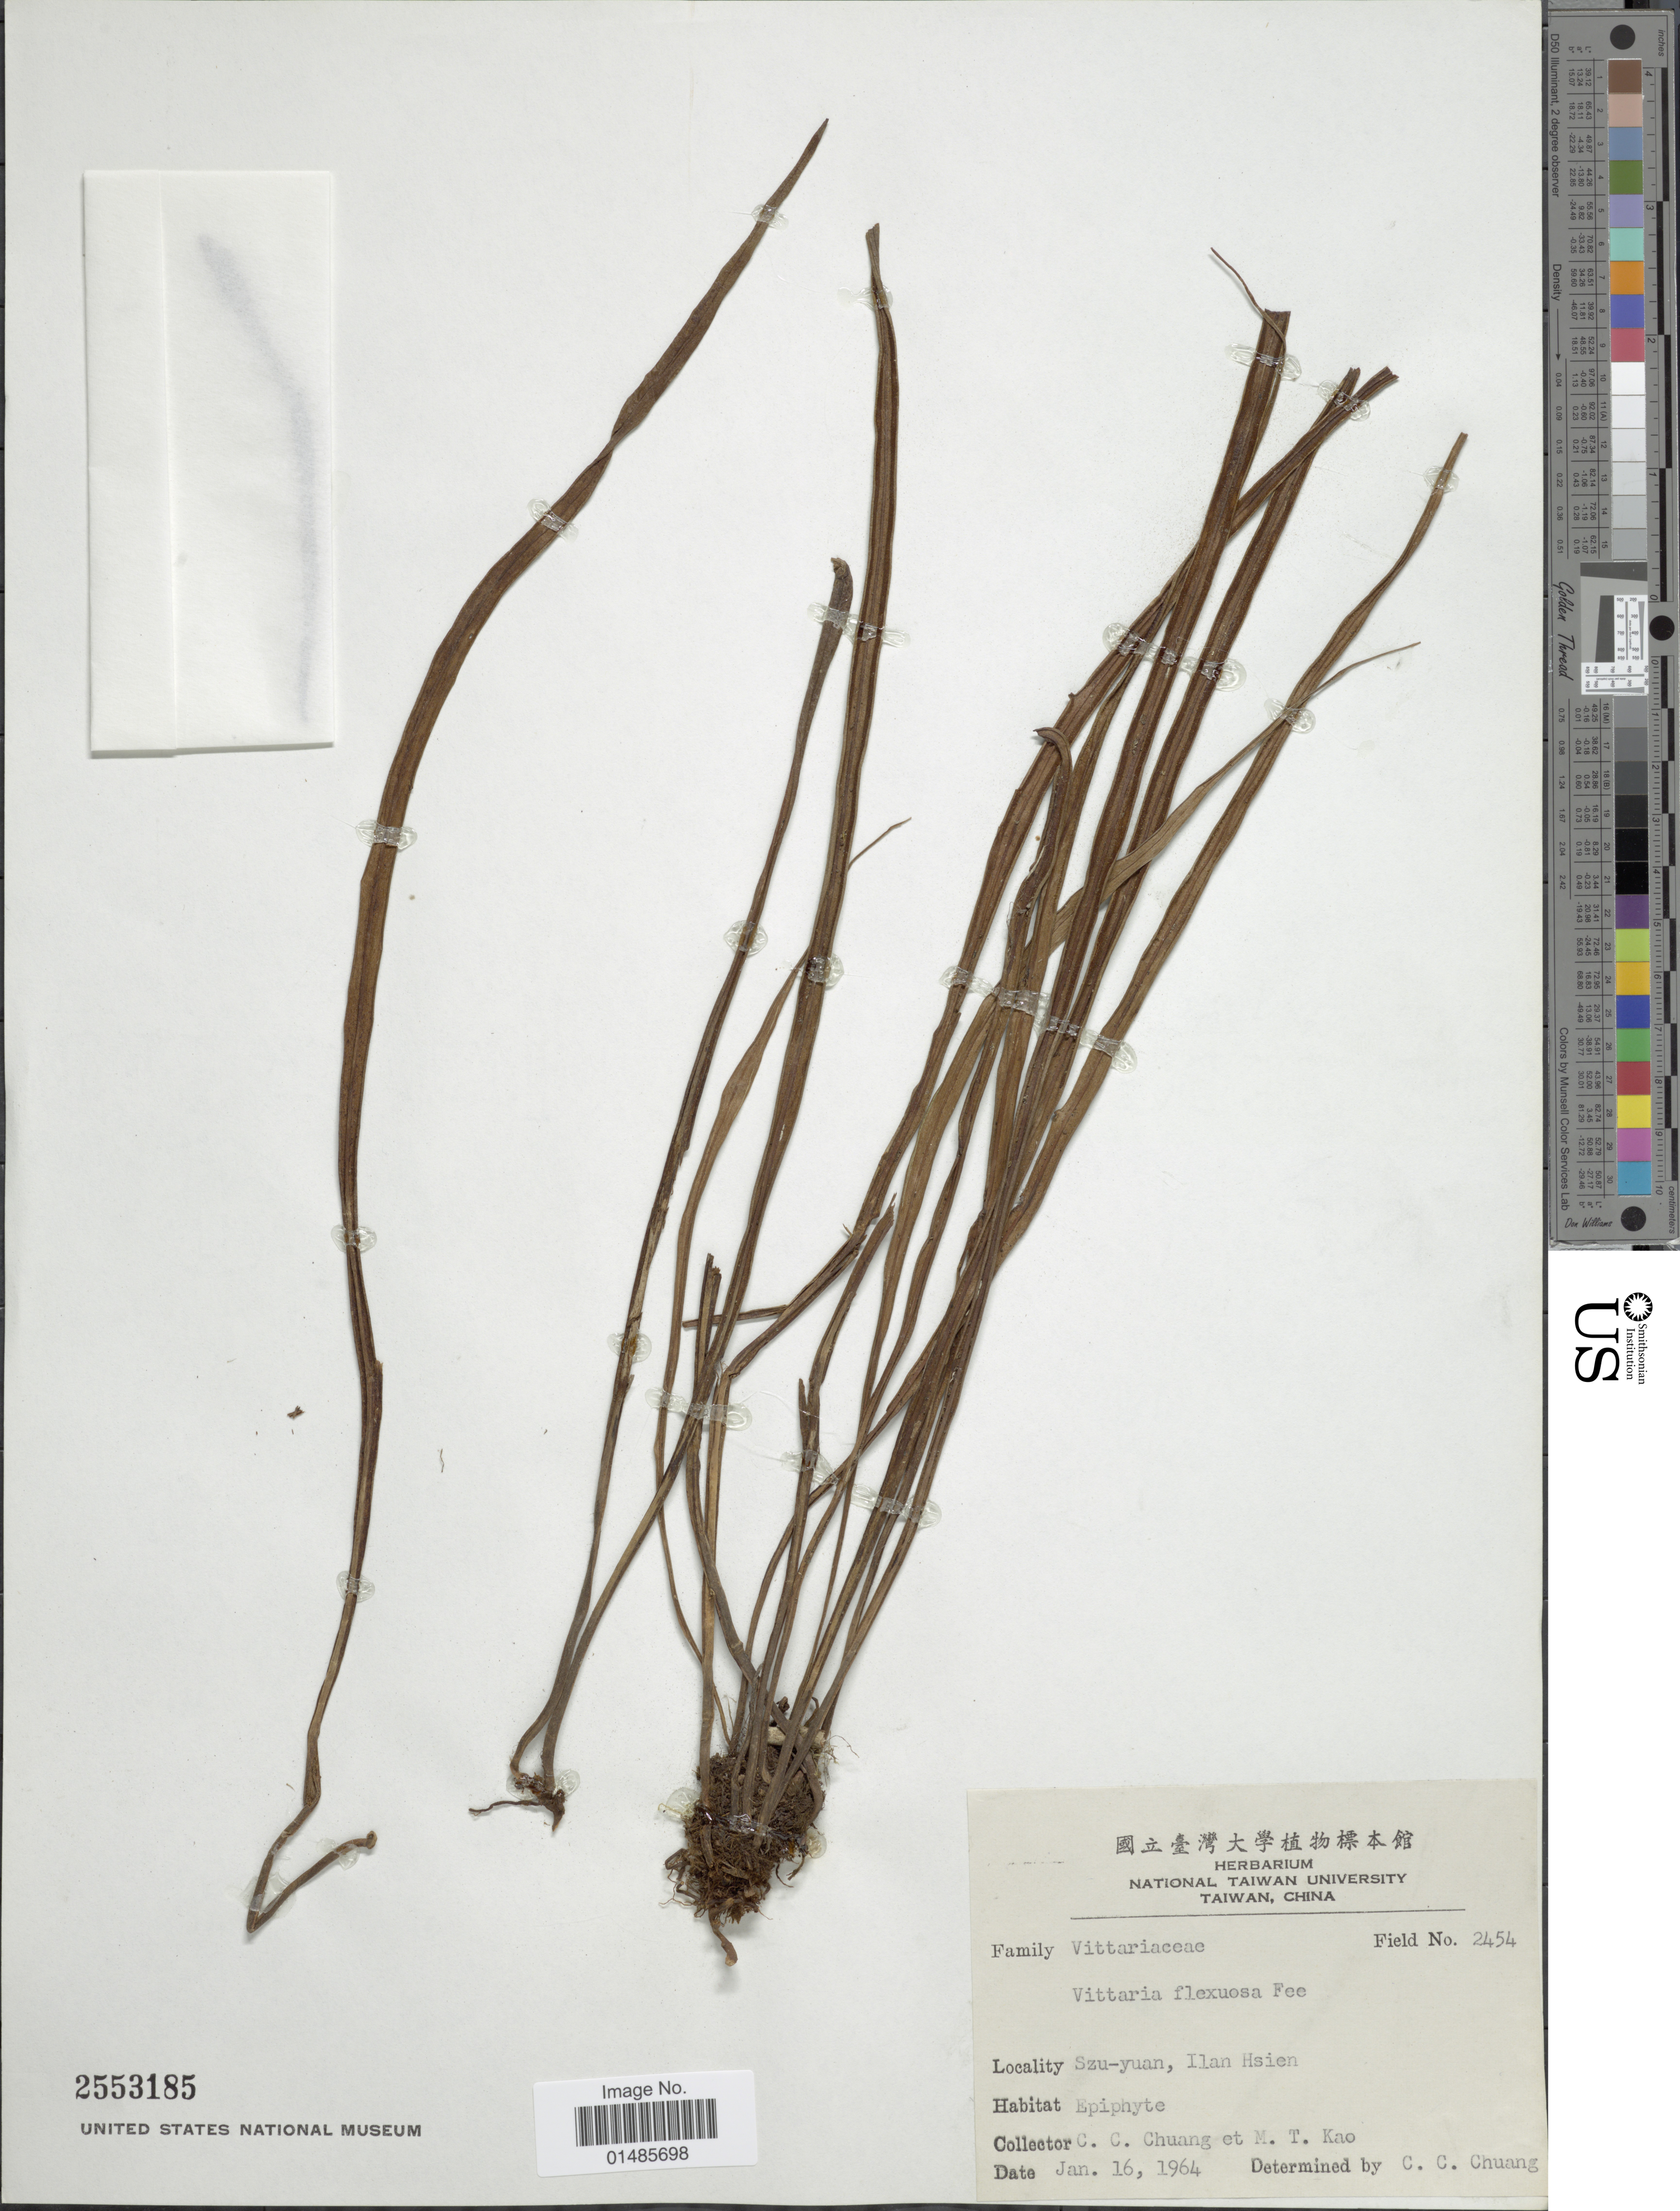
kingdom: Plantae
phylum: Tracheophyta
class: Polypodiopsida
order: Polypodiales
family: Pteridaceae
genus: Haplopteris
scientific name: Haplopteris flexuosa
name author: (Fée) E.H. Crane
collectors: C. C. Chuang & M. T. Kao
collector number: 2454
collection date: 1964-01-16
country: Taiwan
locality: Szu-yuan, Ilan Hsien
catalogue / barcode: US 2553185